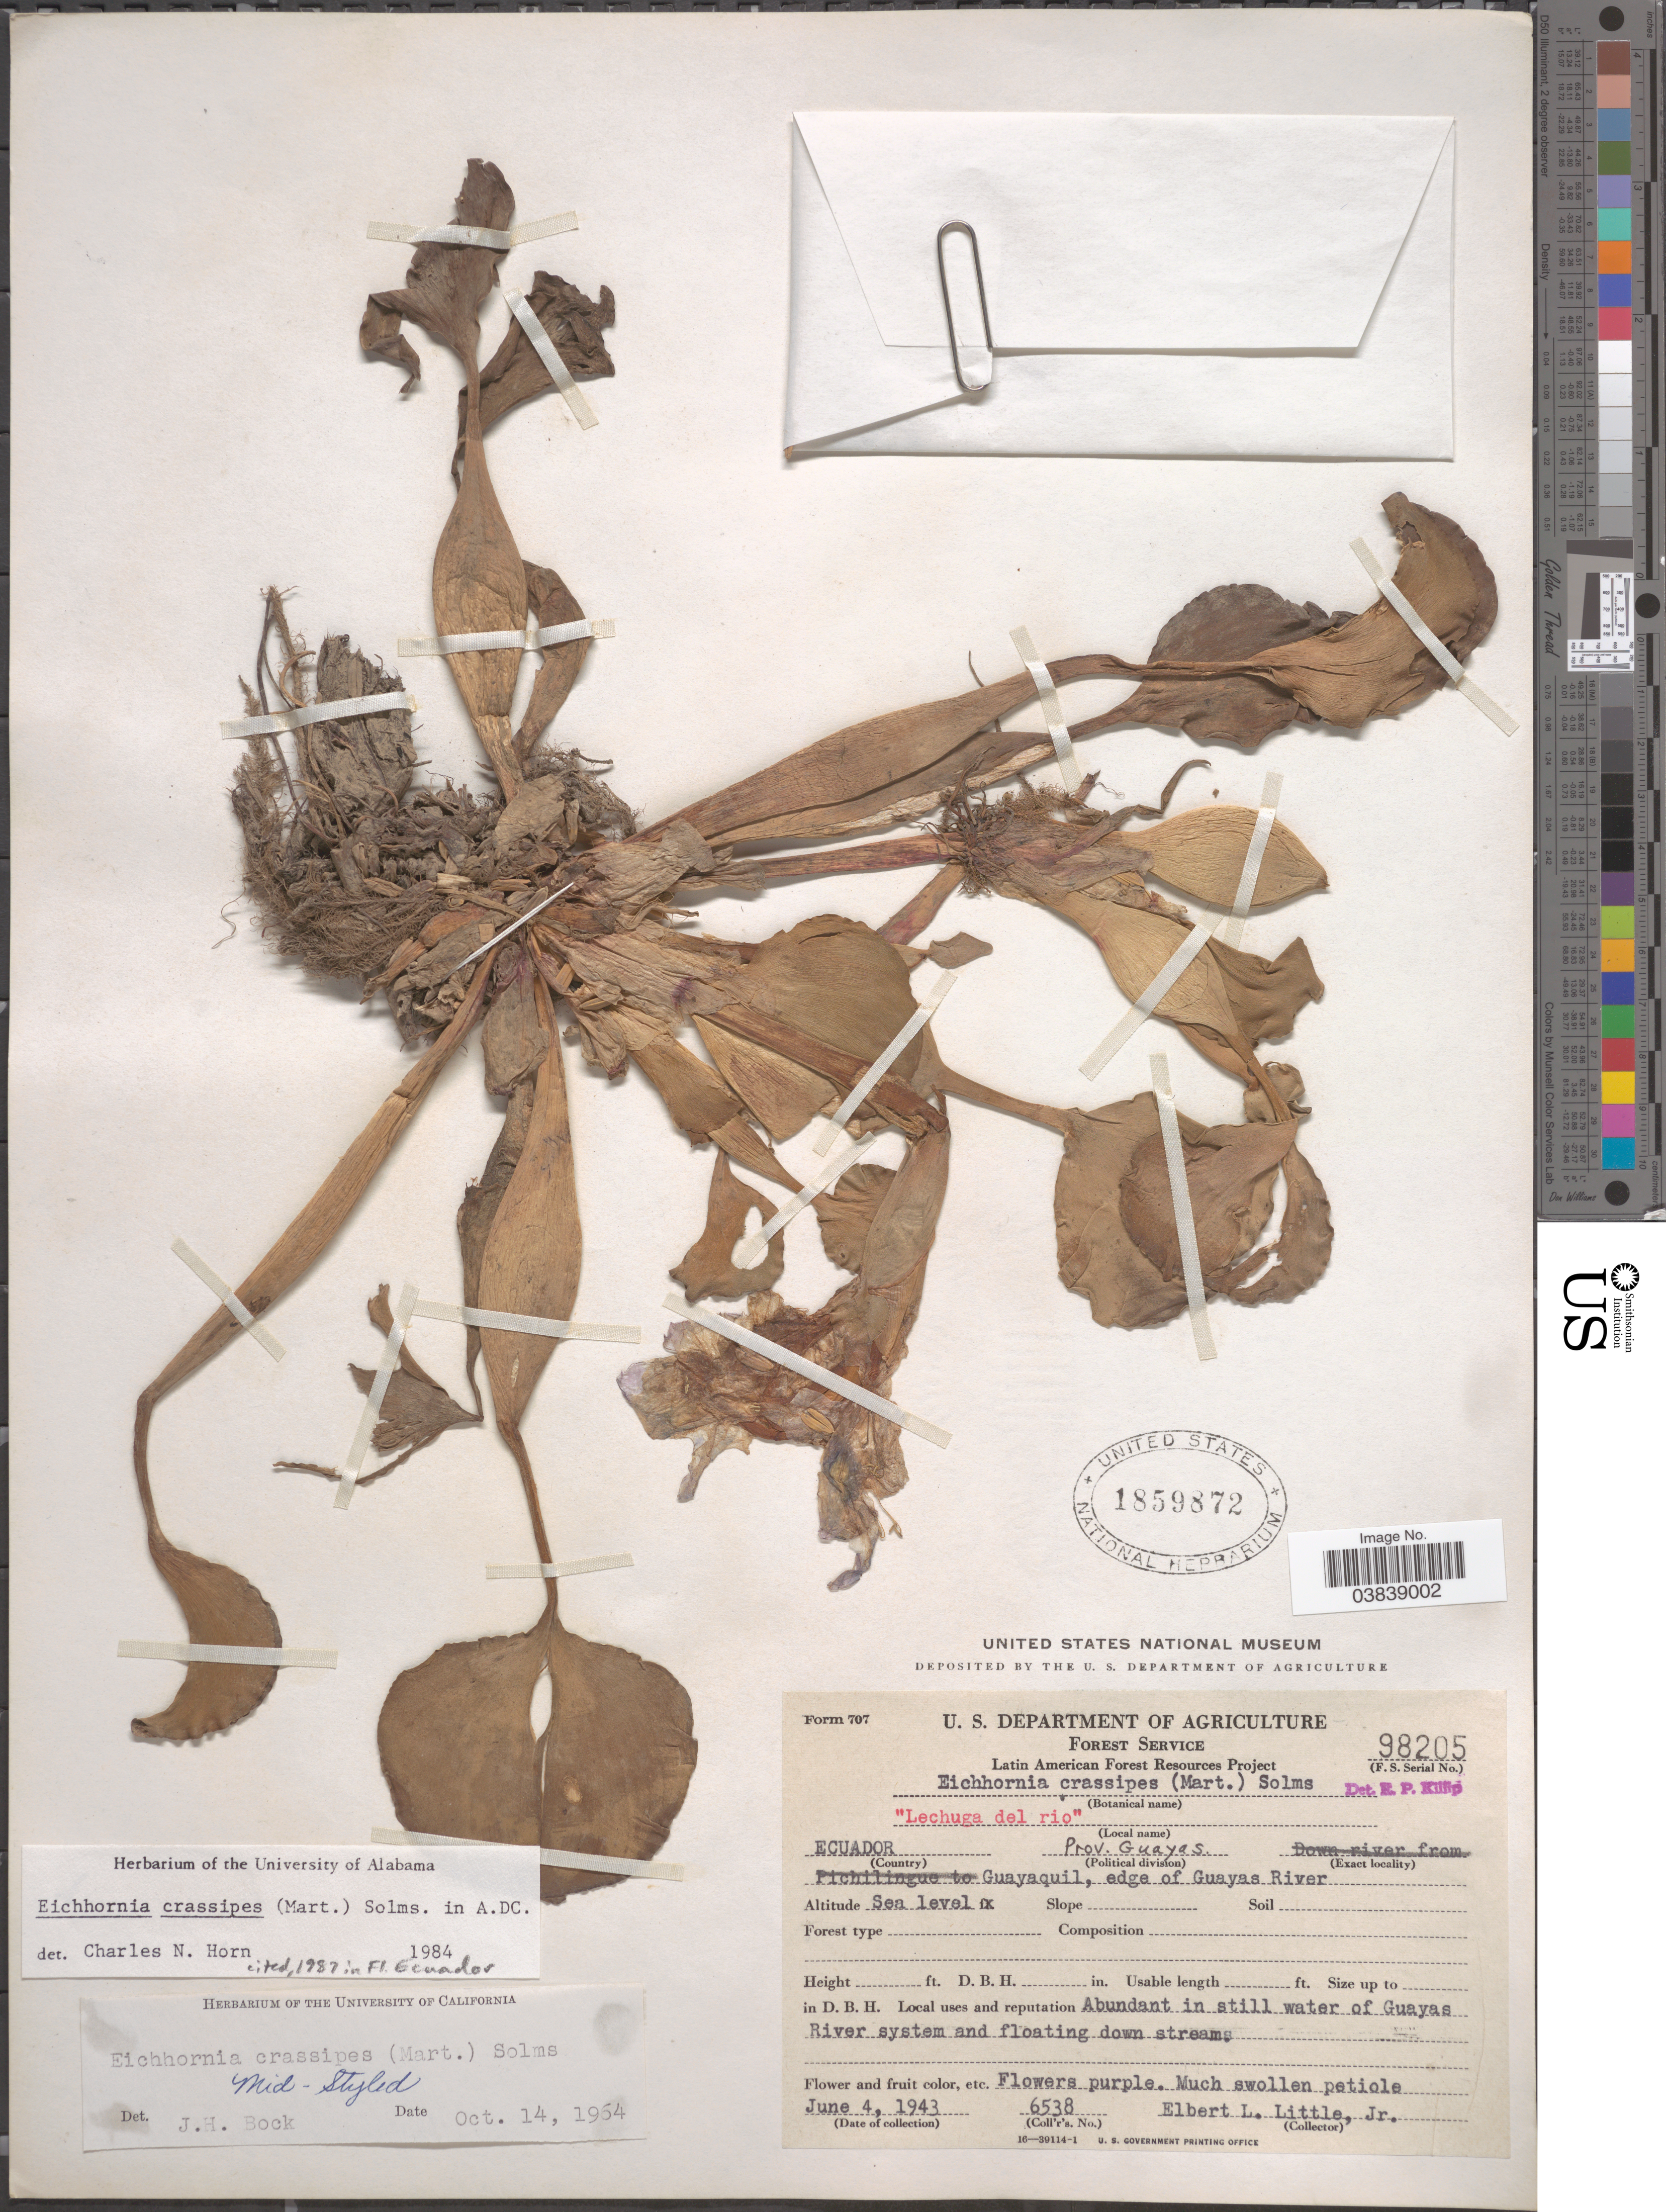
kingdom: Plantae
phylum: Tracheophyta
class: Liliopsida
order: Commelinales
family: Pontederiaceae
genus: Eichhornia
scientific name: Eichhornia crassipes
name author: (Mart.) Solms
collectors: E. L. Little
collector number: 6538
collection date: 1943-06-04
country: Ecuador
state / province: Guayas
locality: Guayaquil, edge of Guayas River.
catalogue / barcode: US 1859872